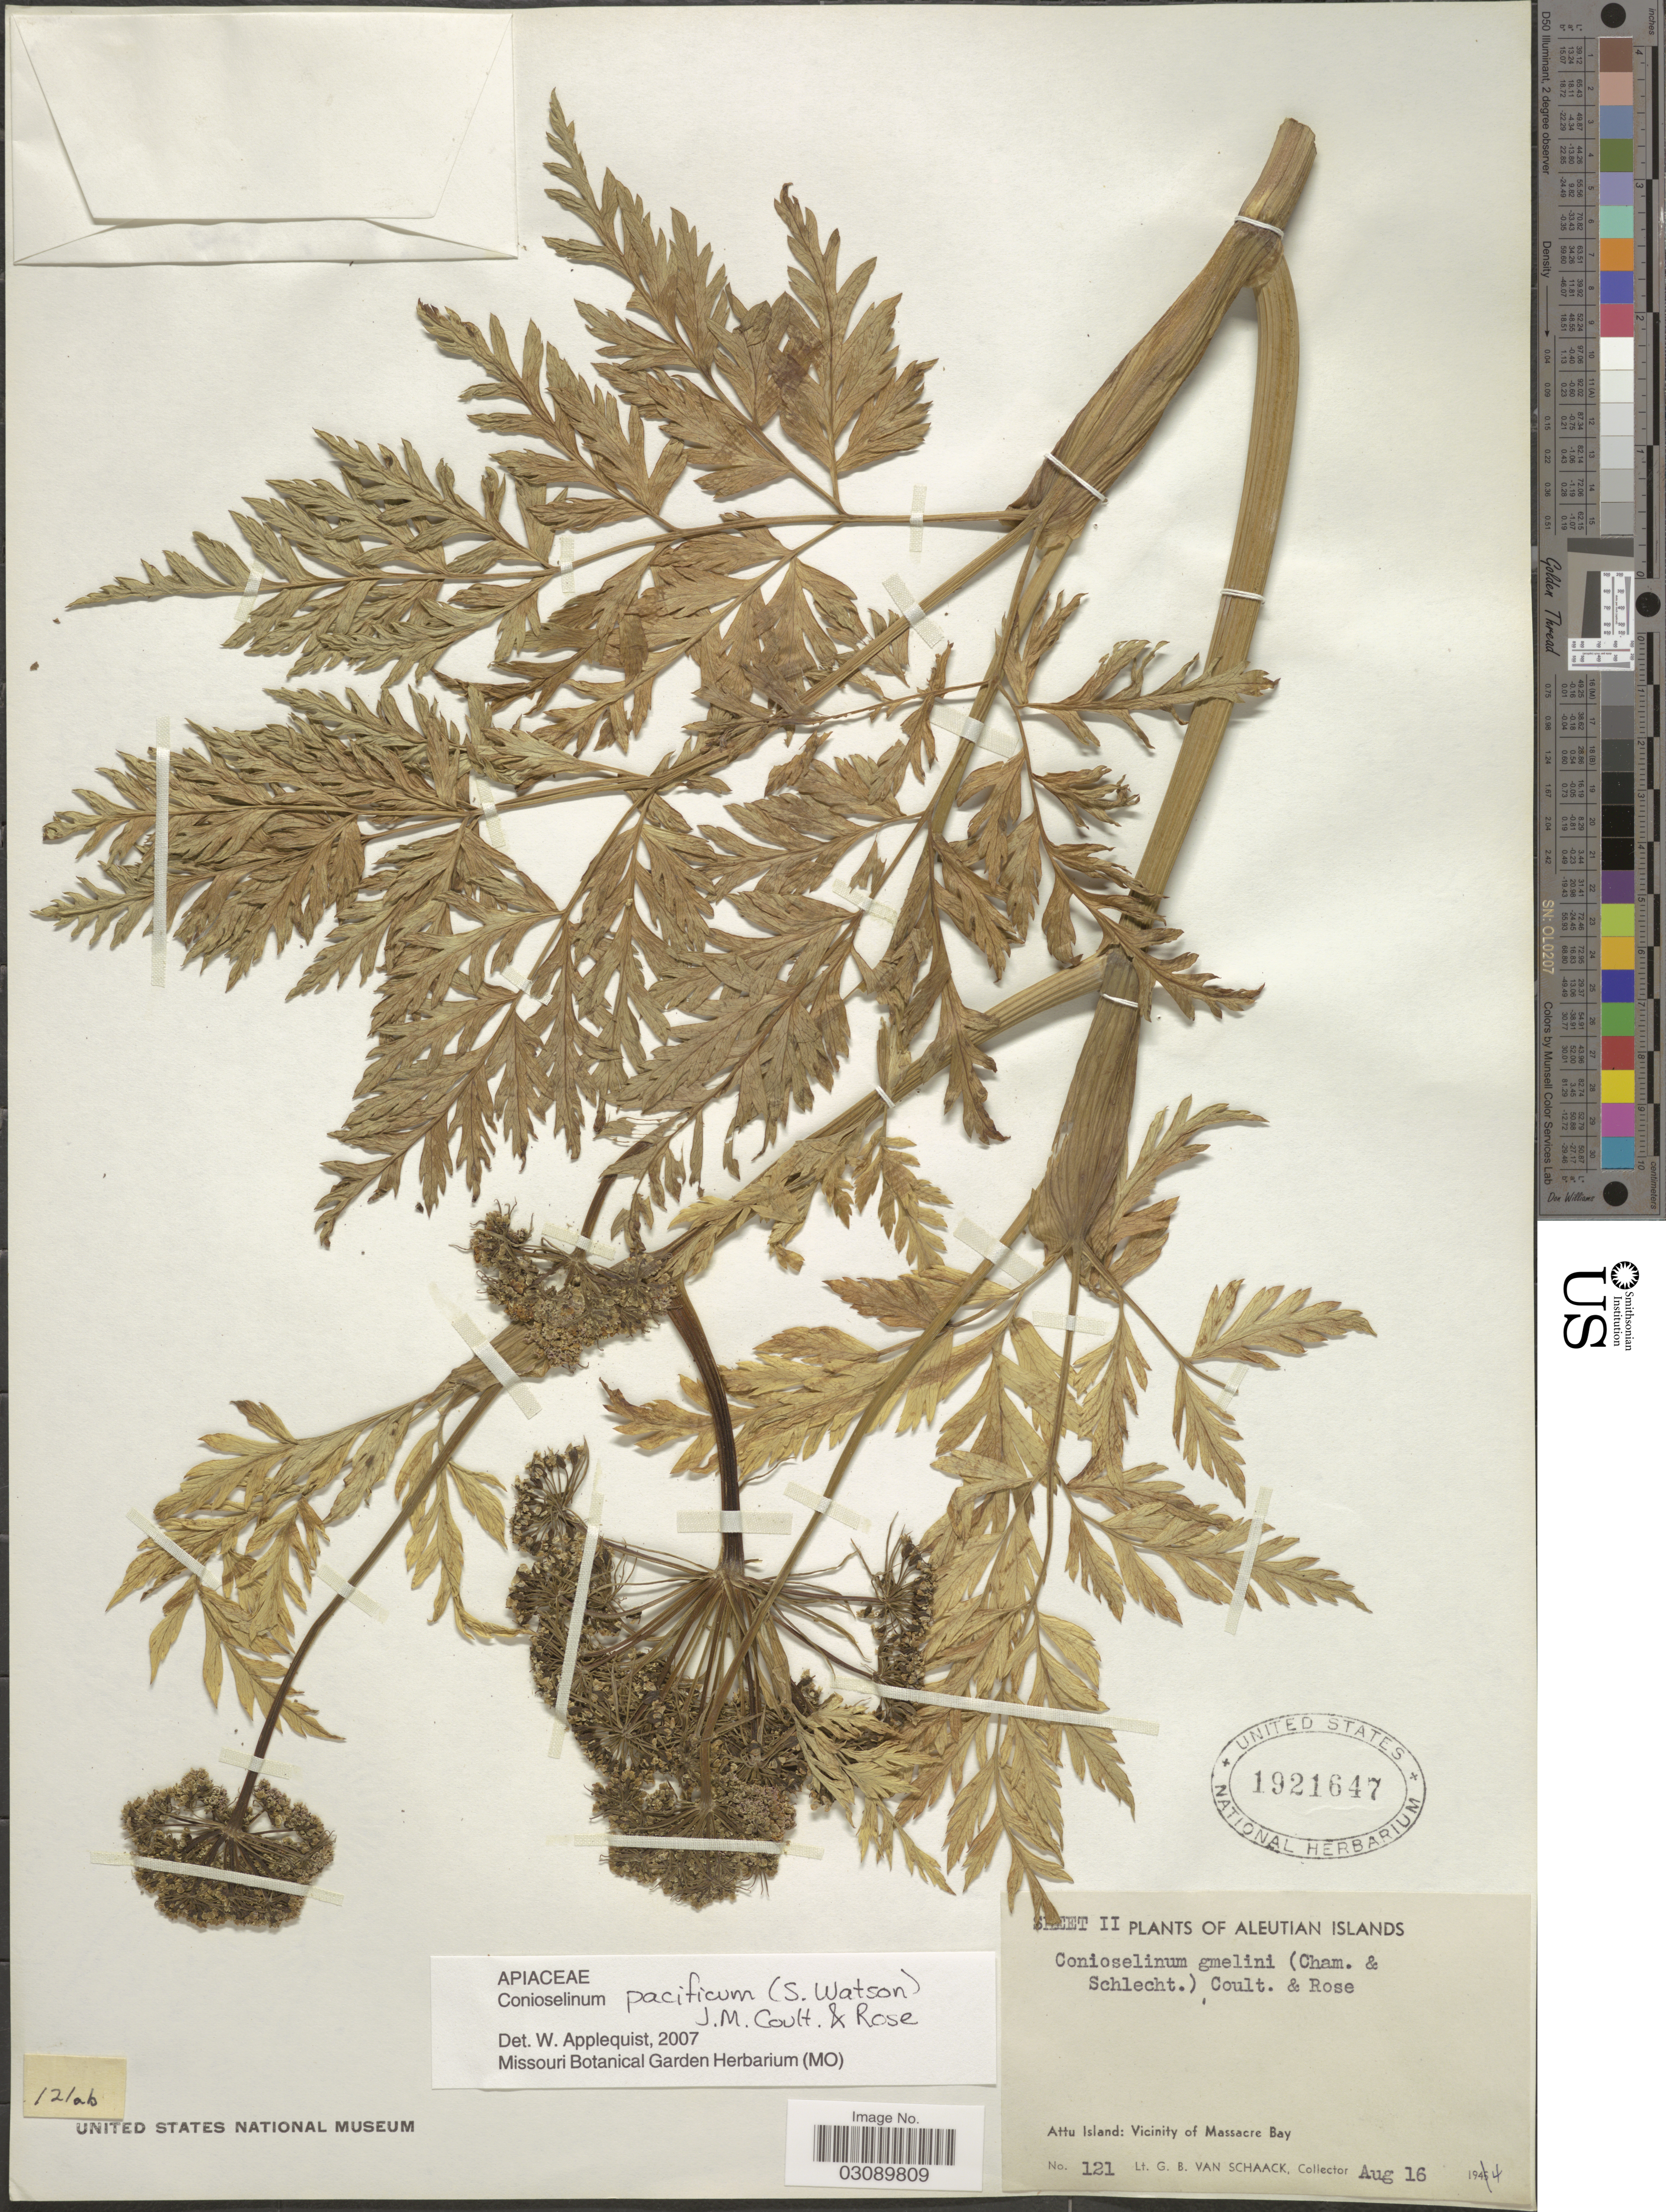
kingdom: Plantae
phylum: Tracheophyta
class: Magnoliopsida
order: Apiales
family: Apiaceae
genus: Conioselinum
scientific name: Conioselinum pacificum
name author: (S. Watson) J.M. Coult. & Rose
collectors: G. Van Schaack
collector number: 121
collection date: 1944-08-16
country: United States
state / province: Alaska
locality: Aleutian Islands. Attu Island: Vicinity of Massacre Bay.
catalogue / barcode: US 1921647